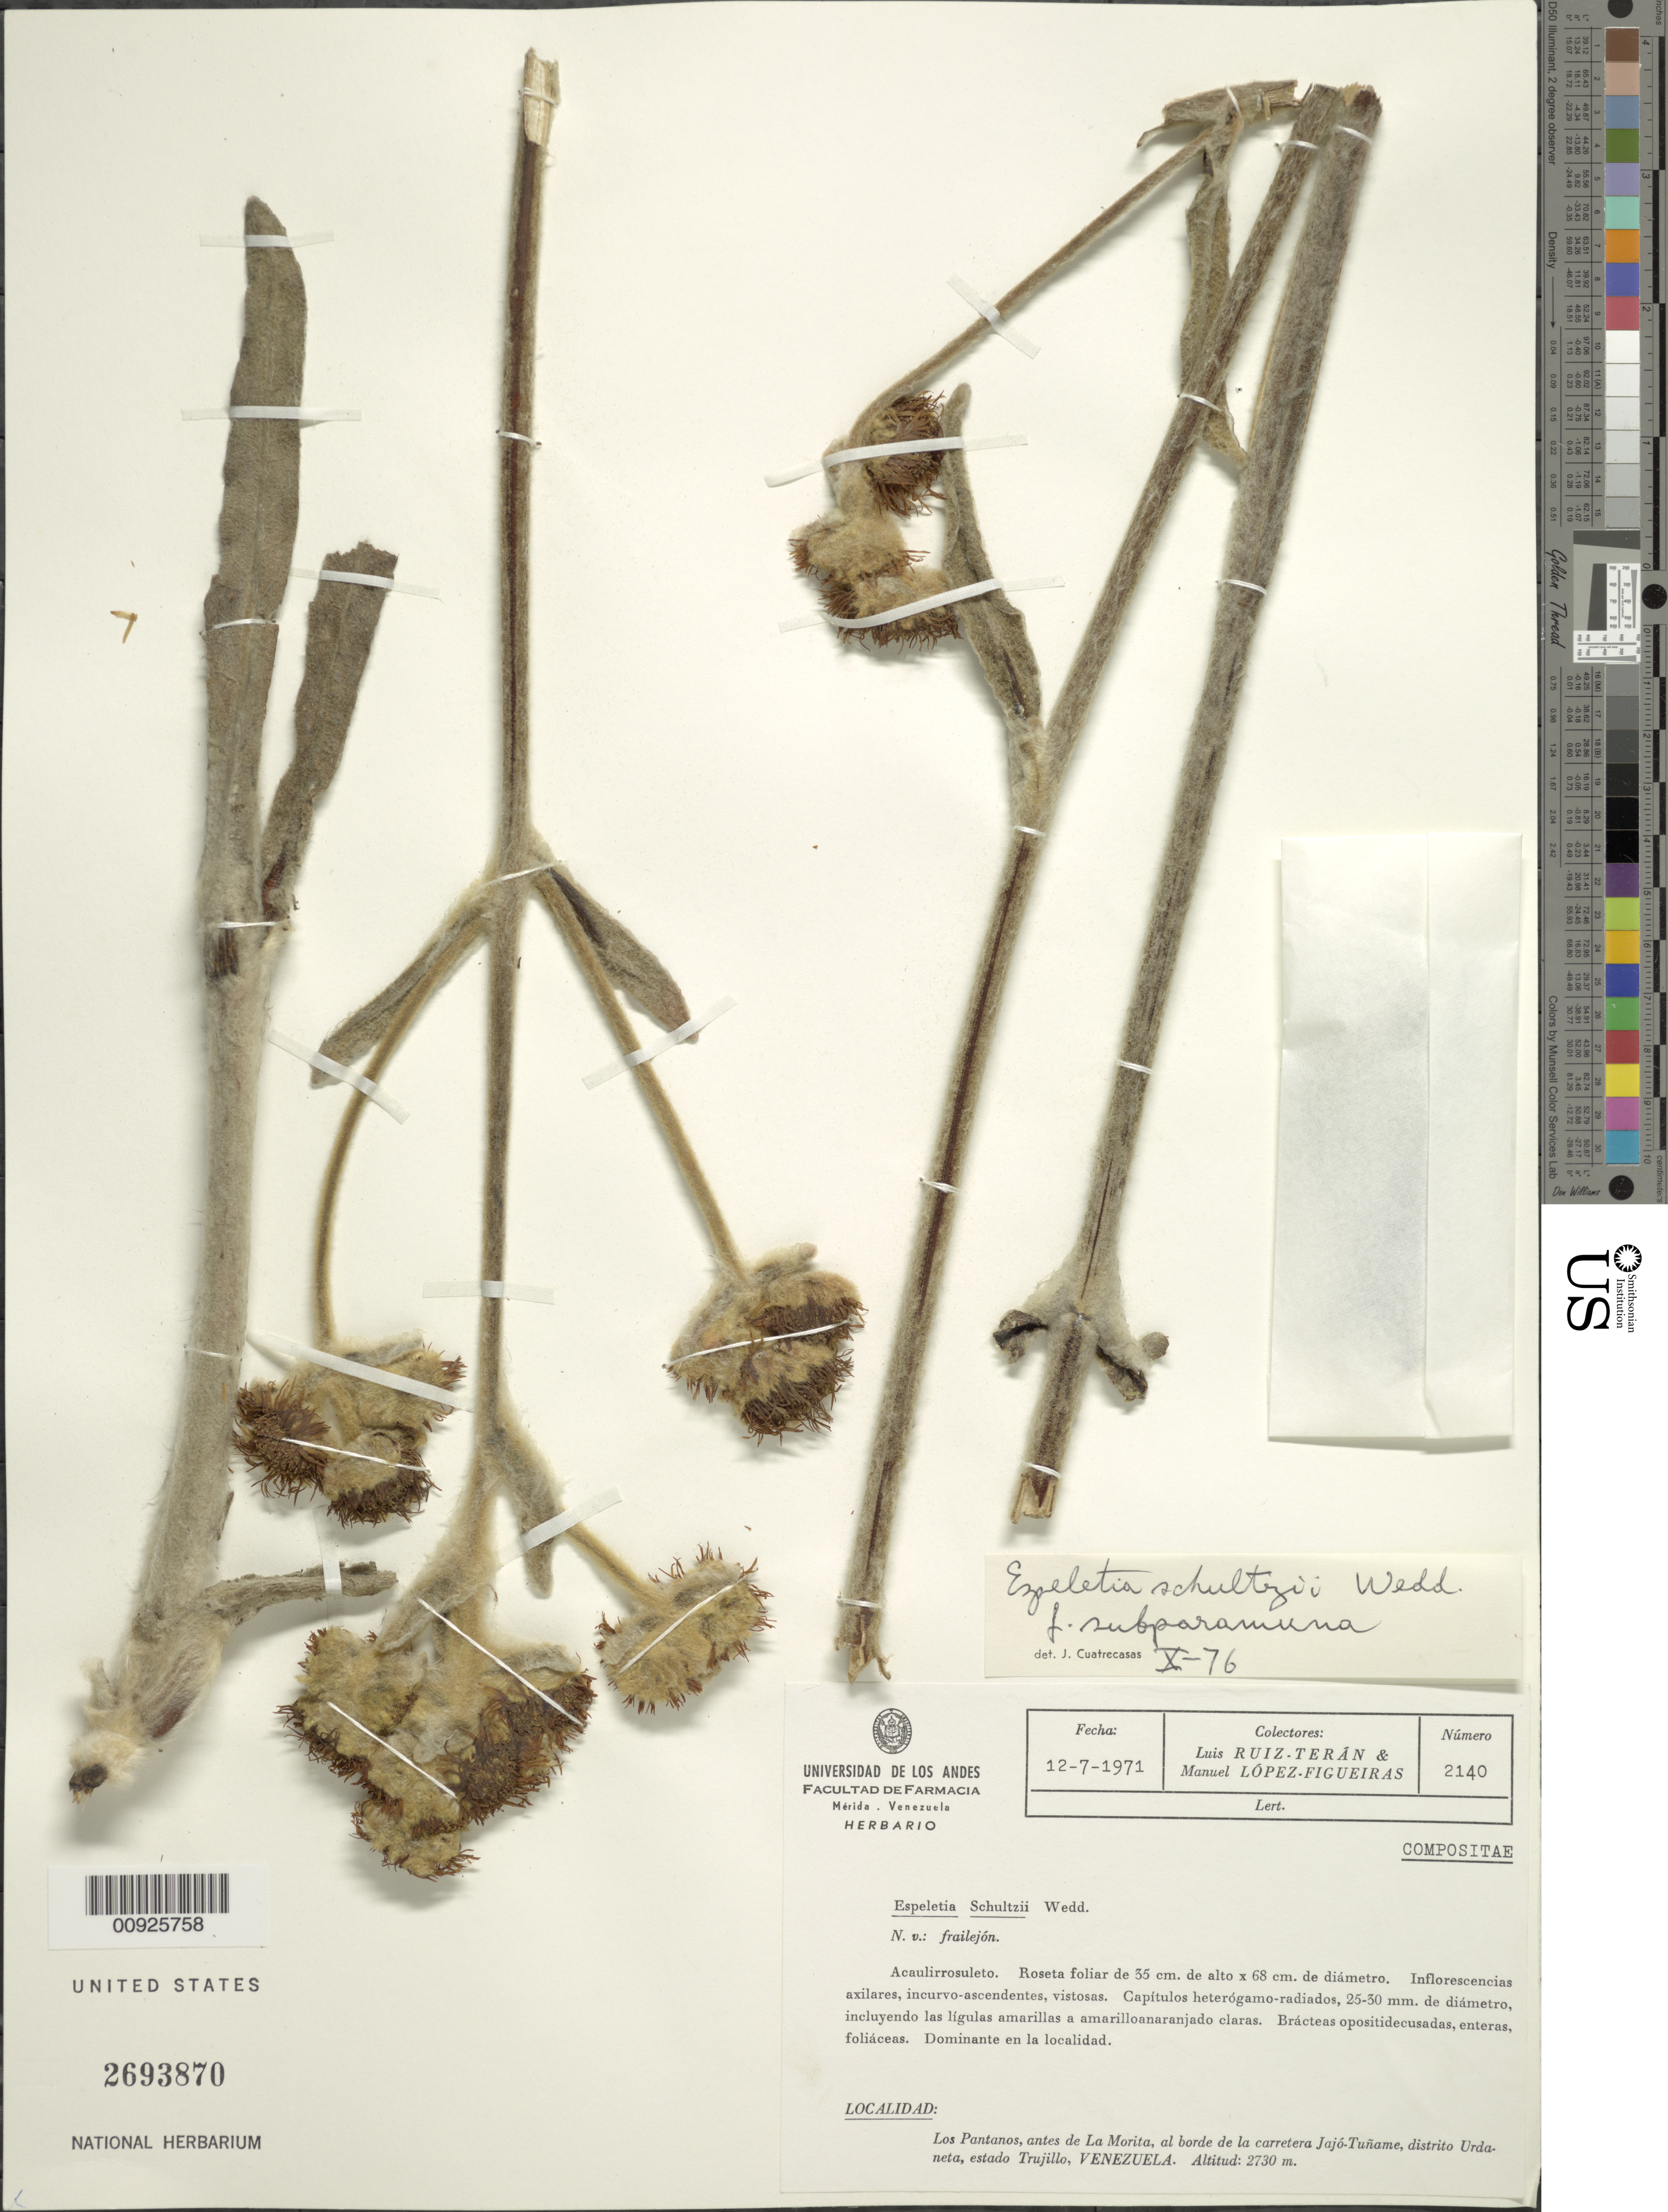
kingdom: Plantae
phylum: Tracheophyta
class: Magnoliopsida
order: Asterales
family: Asteraceae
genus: Espeletia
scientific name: Espeletia schultzii var. subparamuna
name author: Cuatrec.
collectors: L. E. Ruíz-Terán & M. López Figueiras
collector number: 2140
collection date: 1971-06-12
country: Venezuela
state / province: Trujillo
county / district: Urdaneta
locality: Los Pantanos, antes de la Morita, al borde de la carretera Jajó-Tuñame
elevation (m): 2730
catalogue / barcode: US 2693870